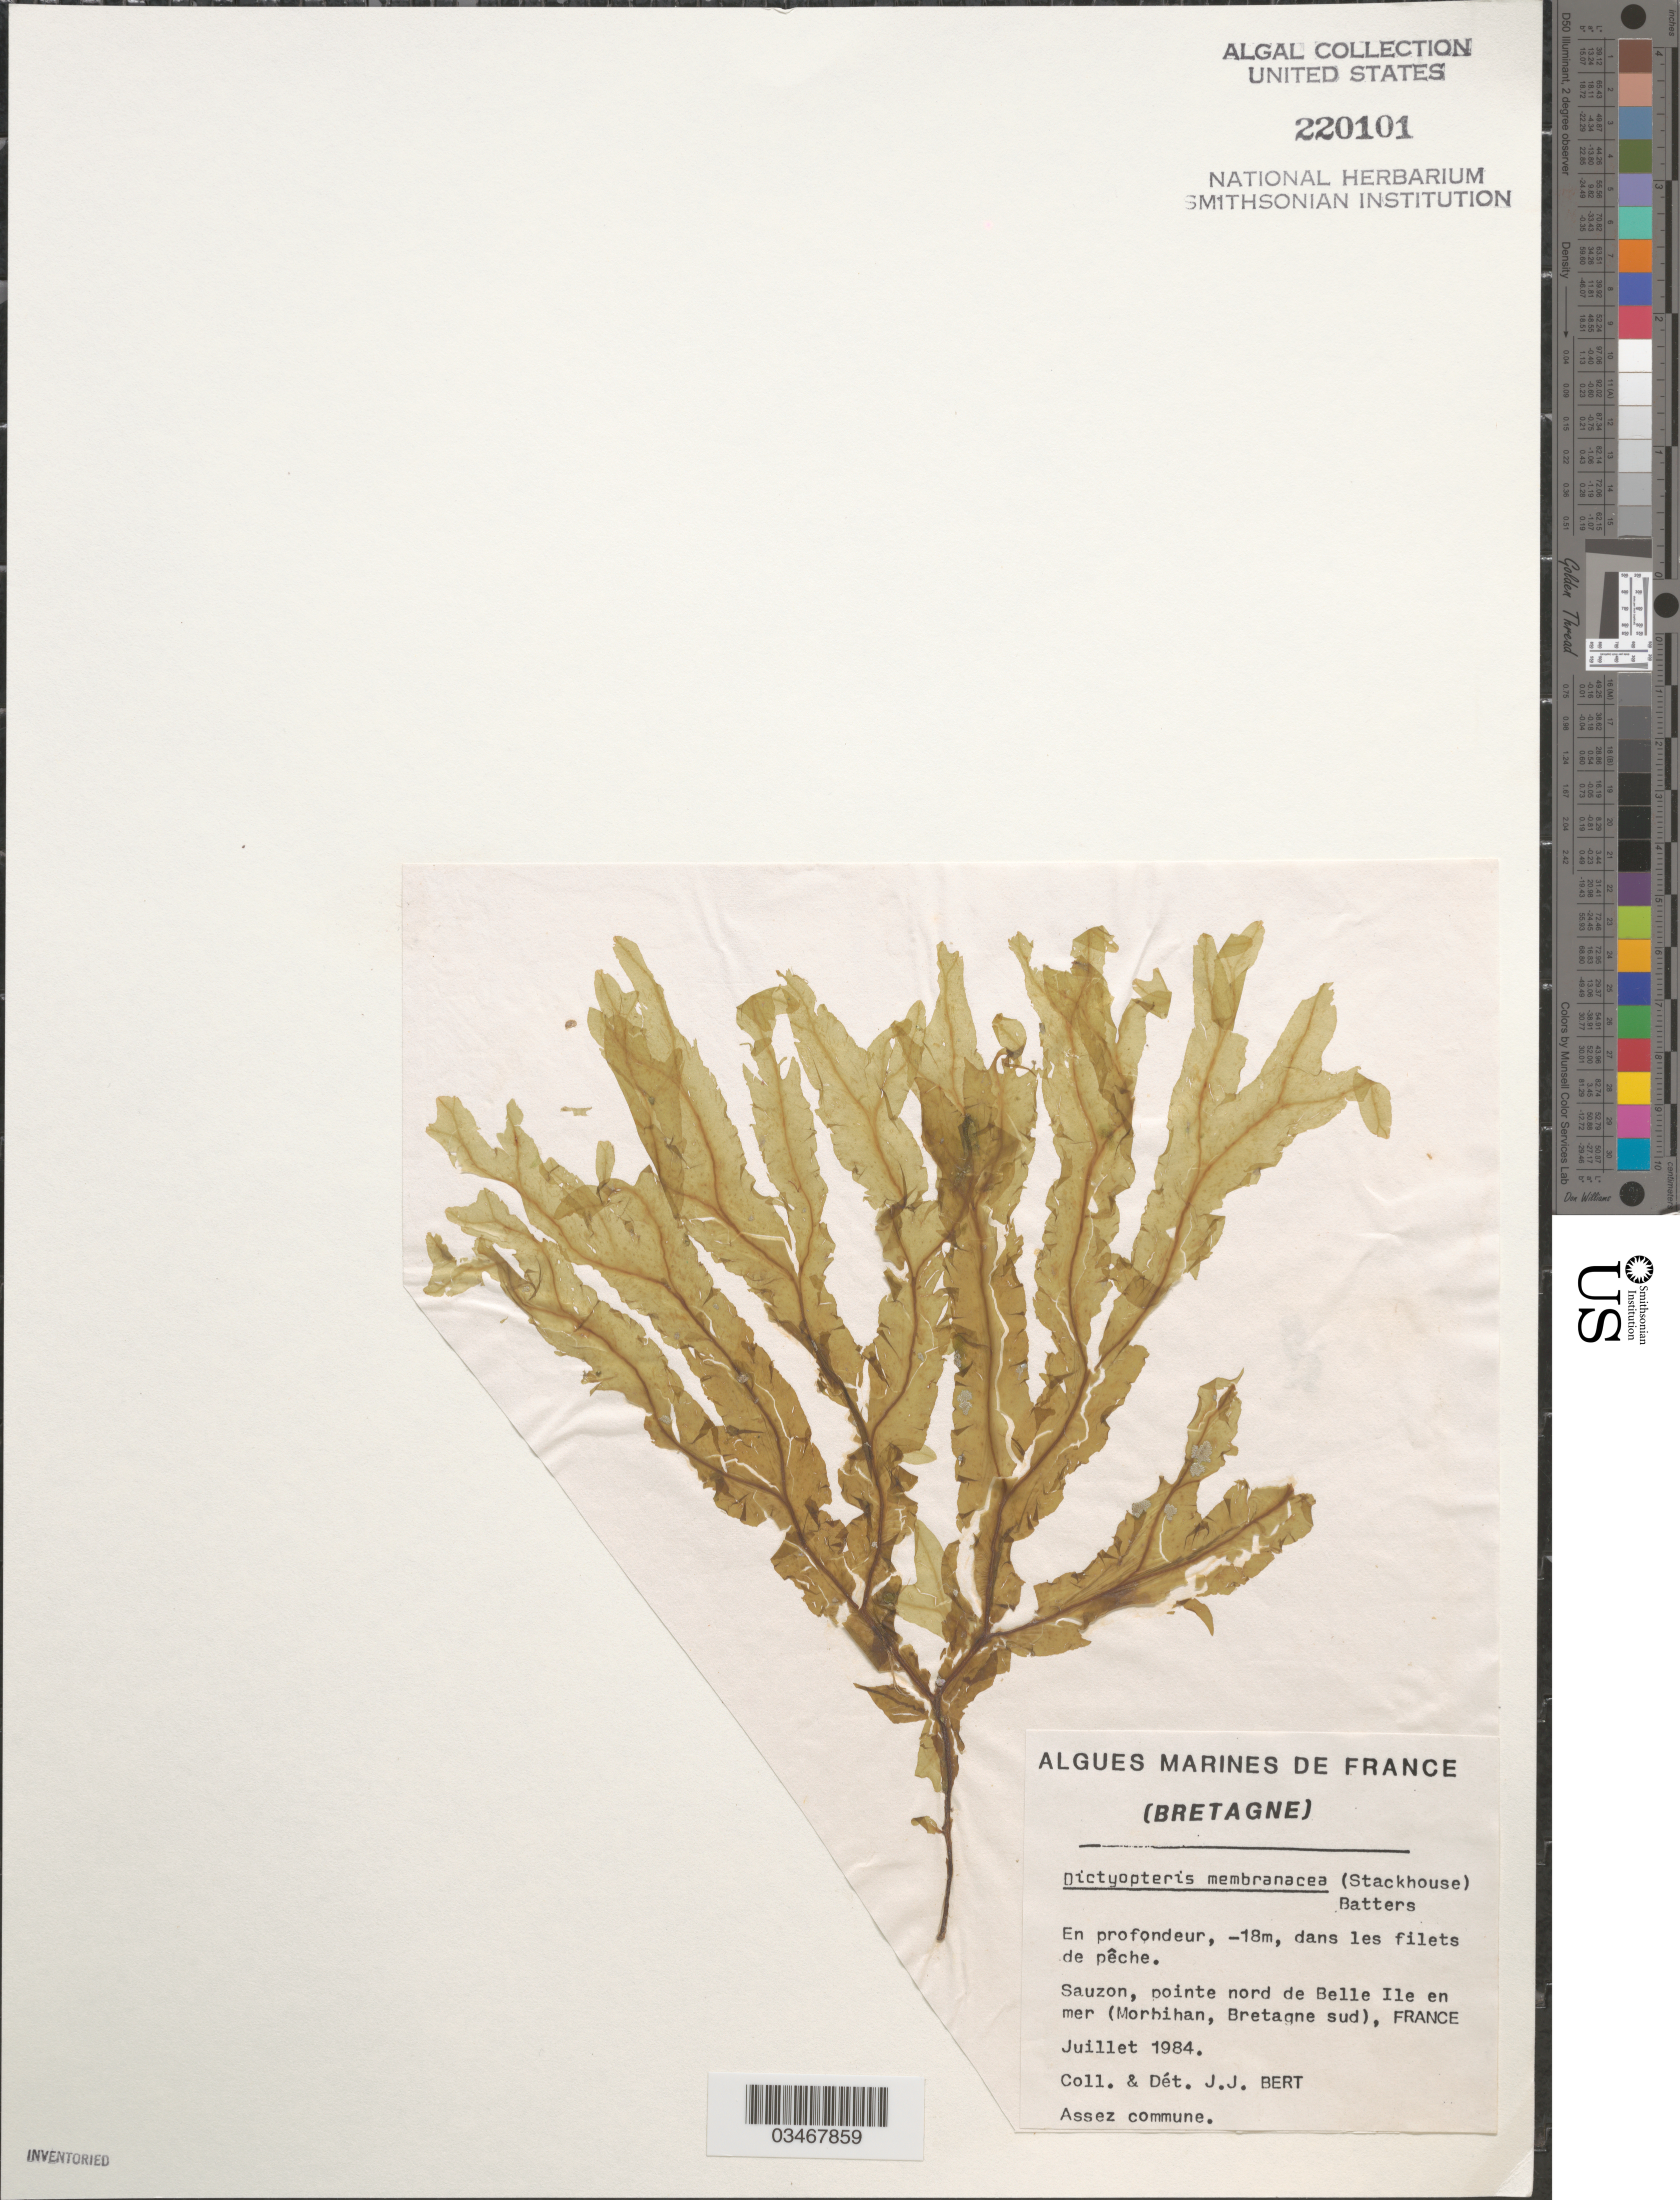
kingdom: Chromista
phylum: Ochrophyta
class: Phaeophyceae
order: Dictyotales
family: Dictyotaceae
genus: Dictyopteris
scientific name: Dictyopteris polypodioides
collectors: J. Bert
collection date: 1984-07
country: France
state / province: Bretagne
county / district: Morbihan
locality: Ponte nord de Belle Ile en mer. Sauzon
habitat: En profondeur, dans les filets de peche.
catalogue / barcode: US 220101